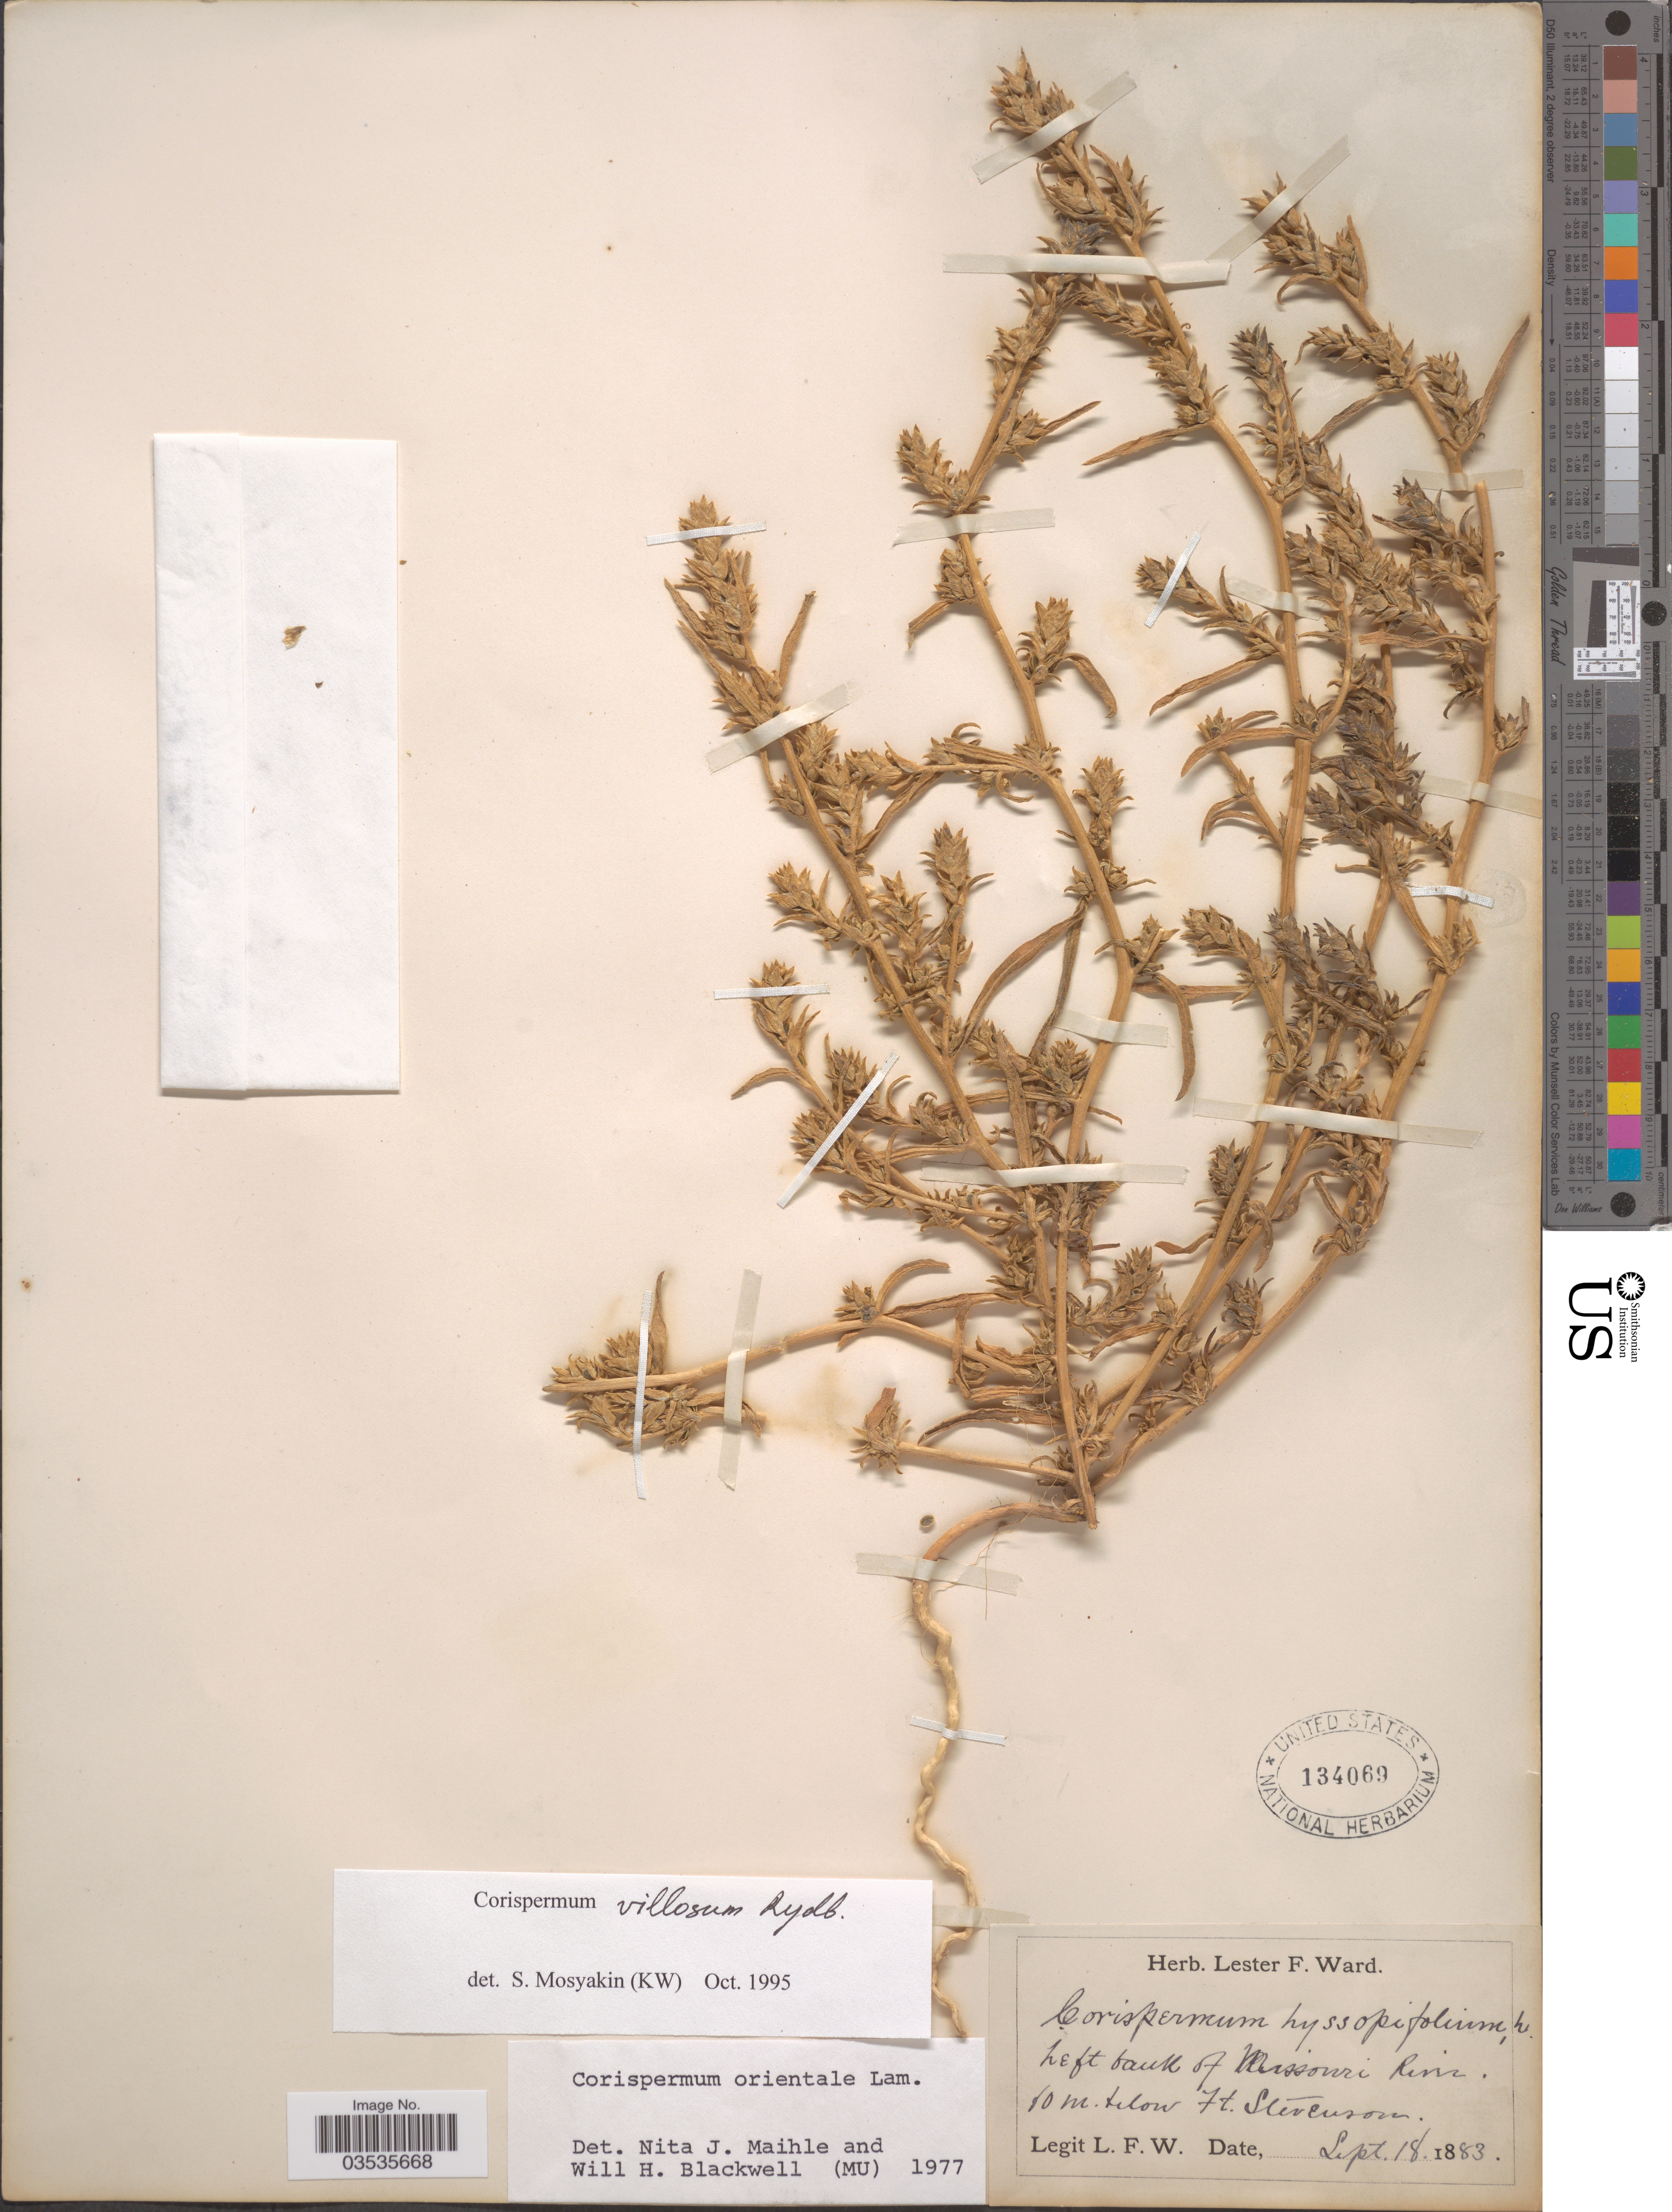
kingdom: Plantae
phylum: Tracheophyta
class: Magnoliopsida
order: Caryophyllales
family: Amaranthaceae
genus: Corispermum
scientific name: Corispermum villosum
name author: Rydb.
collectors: L. F. Ward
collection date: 1883-09-18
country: United States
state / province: Missouri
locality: Left bank of Missouri River. 60 m. below Ft. Stevenson.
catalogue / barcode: US 134069